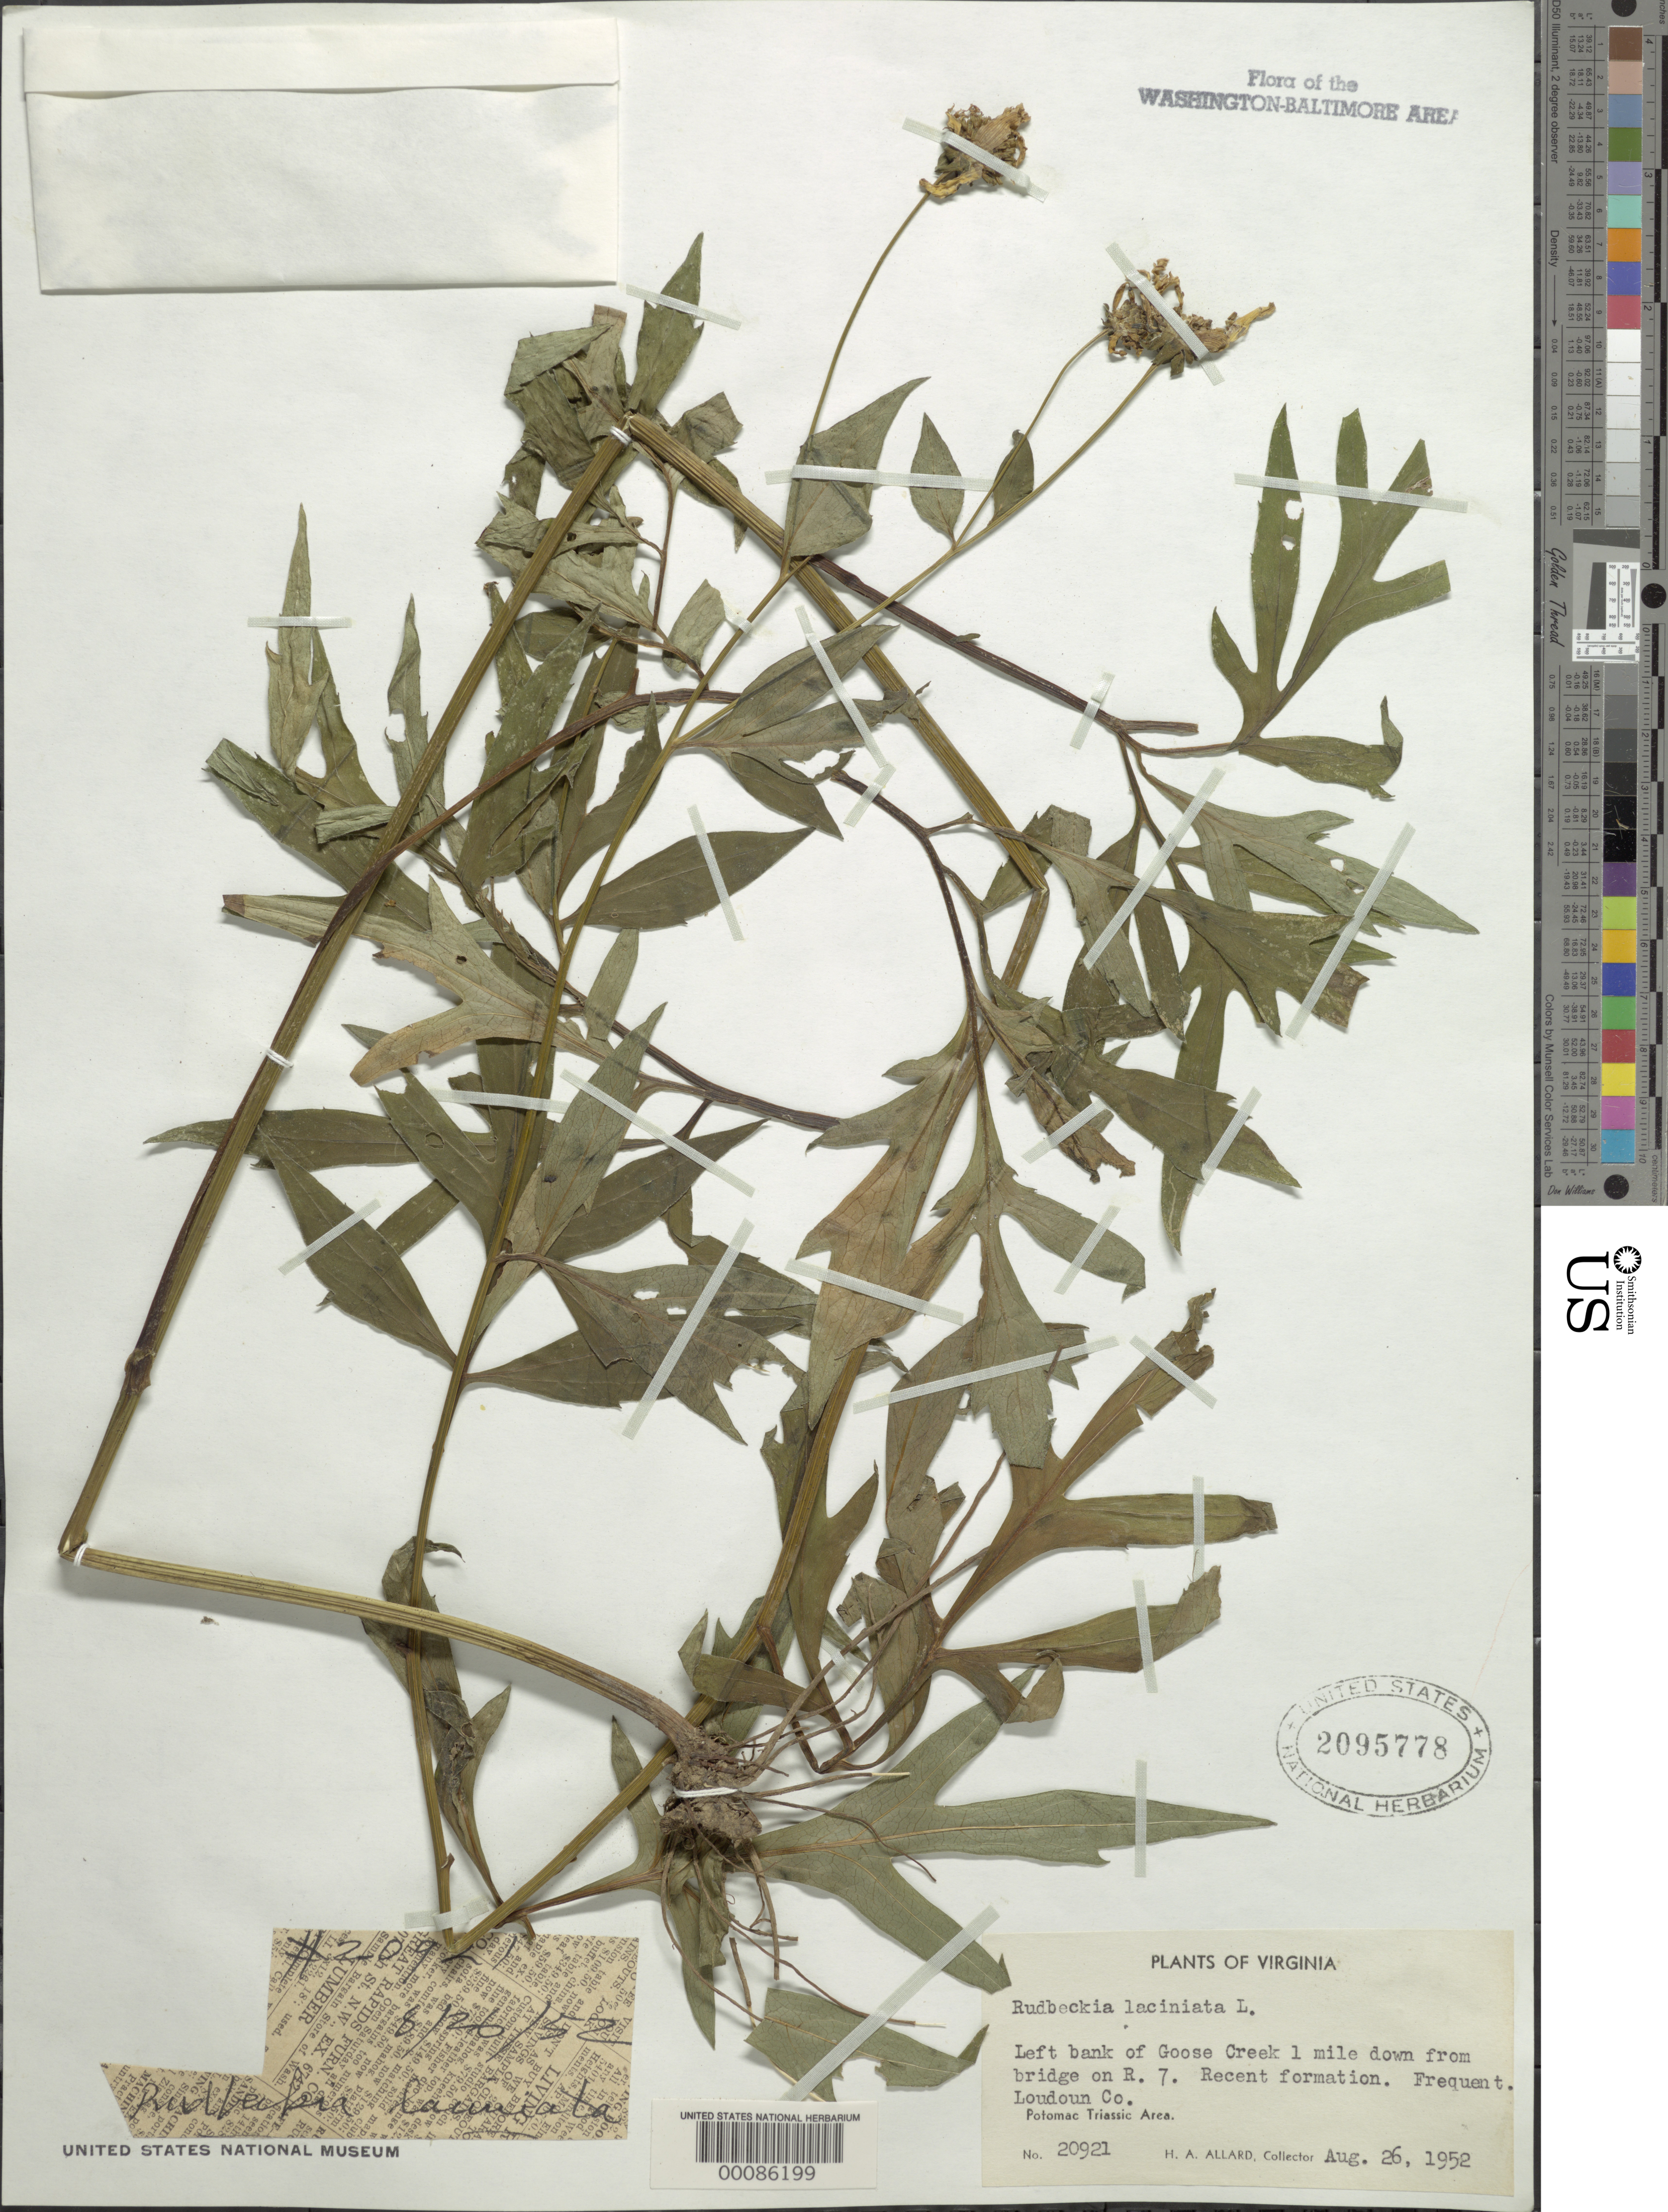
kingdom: Plantae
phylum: Tracheophyta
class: Magnoliopsida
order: Asterales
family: Asteraceae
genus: Rudbeckia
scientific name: Rudbeckia laciniata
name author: L.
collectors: H. A. Allard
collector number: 20921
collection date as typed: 26 Aug 1952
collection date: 1952-08-26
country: United States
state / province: Virginia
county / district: Loudoun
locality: downstream from Rt. 7 on Goose Creek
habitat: Creek bank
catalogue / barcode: US 2095778